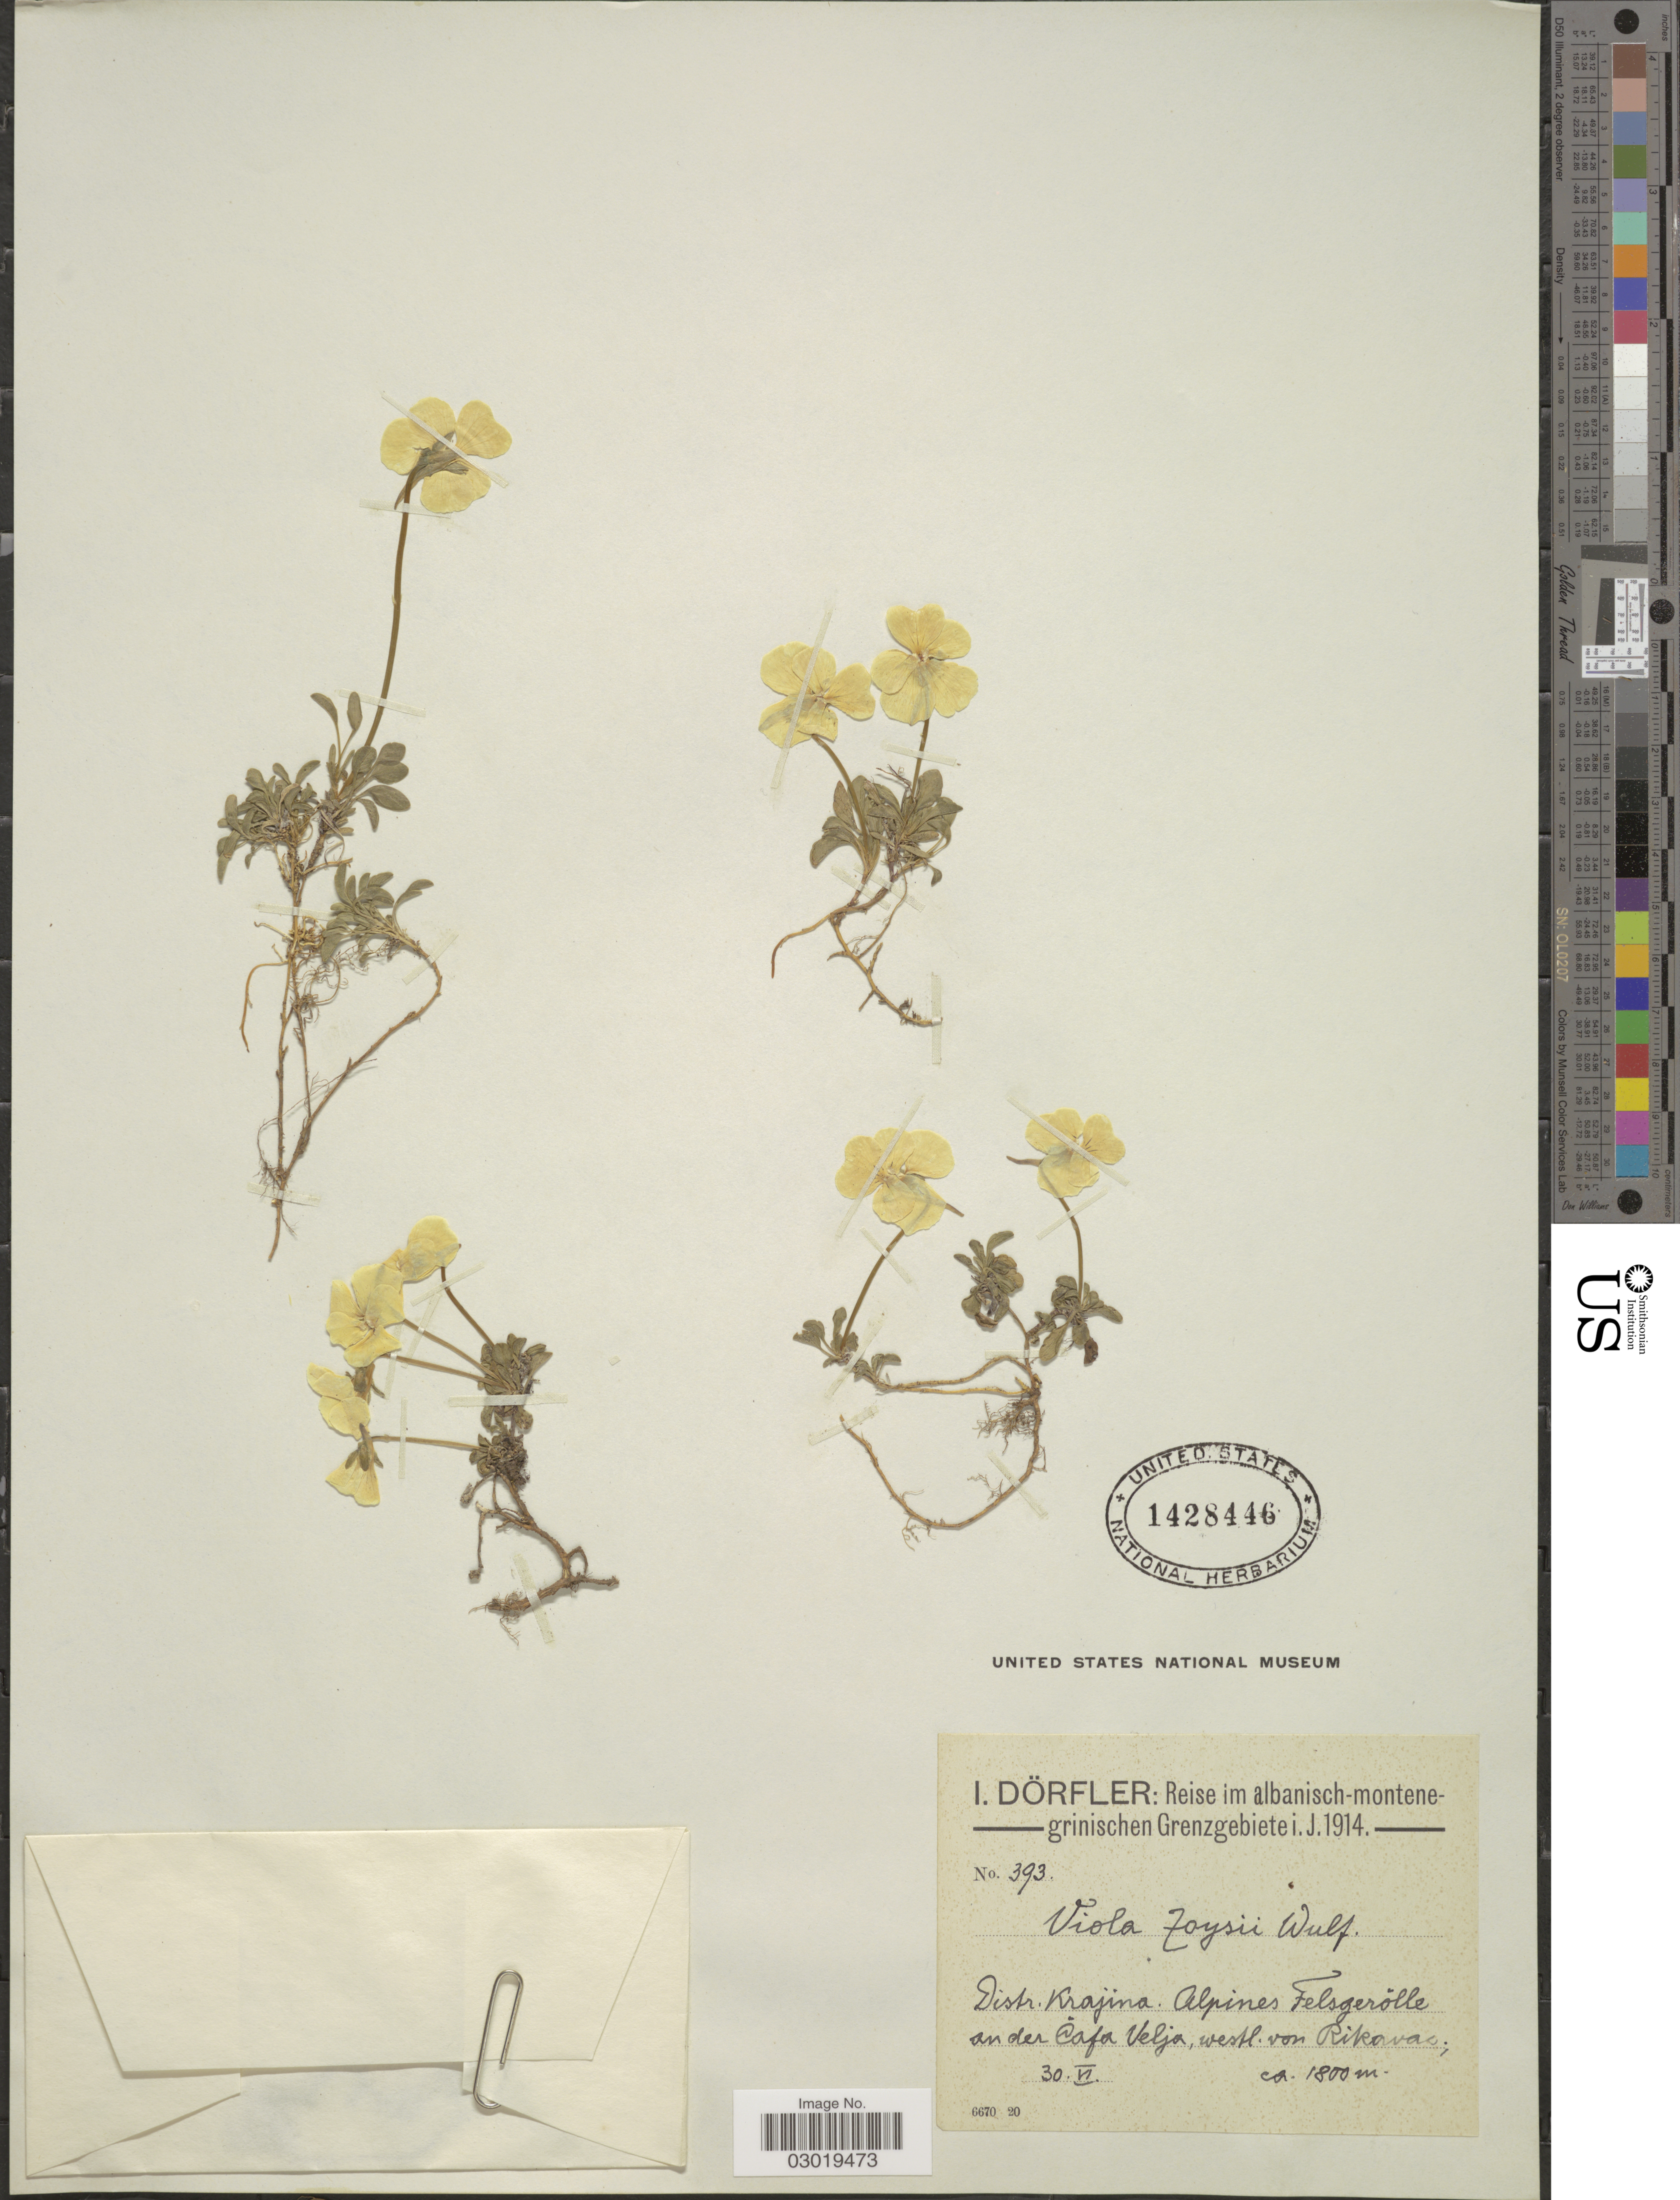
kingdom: Plantae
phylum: Tracheophyta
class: Magnoliopsida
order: Malpighiales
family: Violaceae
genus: Viola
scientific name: Viola zoysii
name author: Wulfen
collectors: I. Dörfler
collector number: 393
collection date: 1914-06-30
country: Croatia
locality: Distr. Krajina. Alpines Felsgerölle an der Cafa Velja, westl. von Rikavac.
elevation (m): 1800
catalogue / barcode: US 1428446